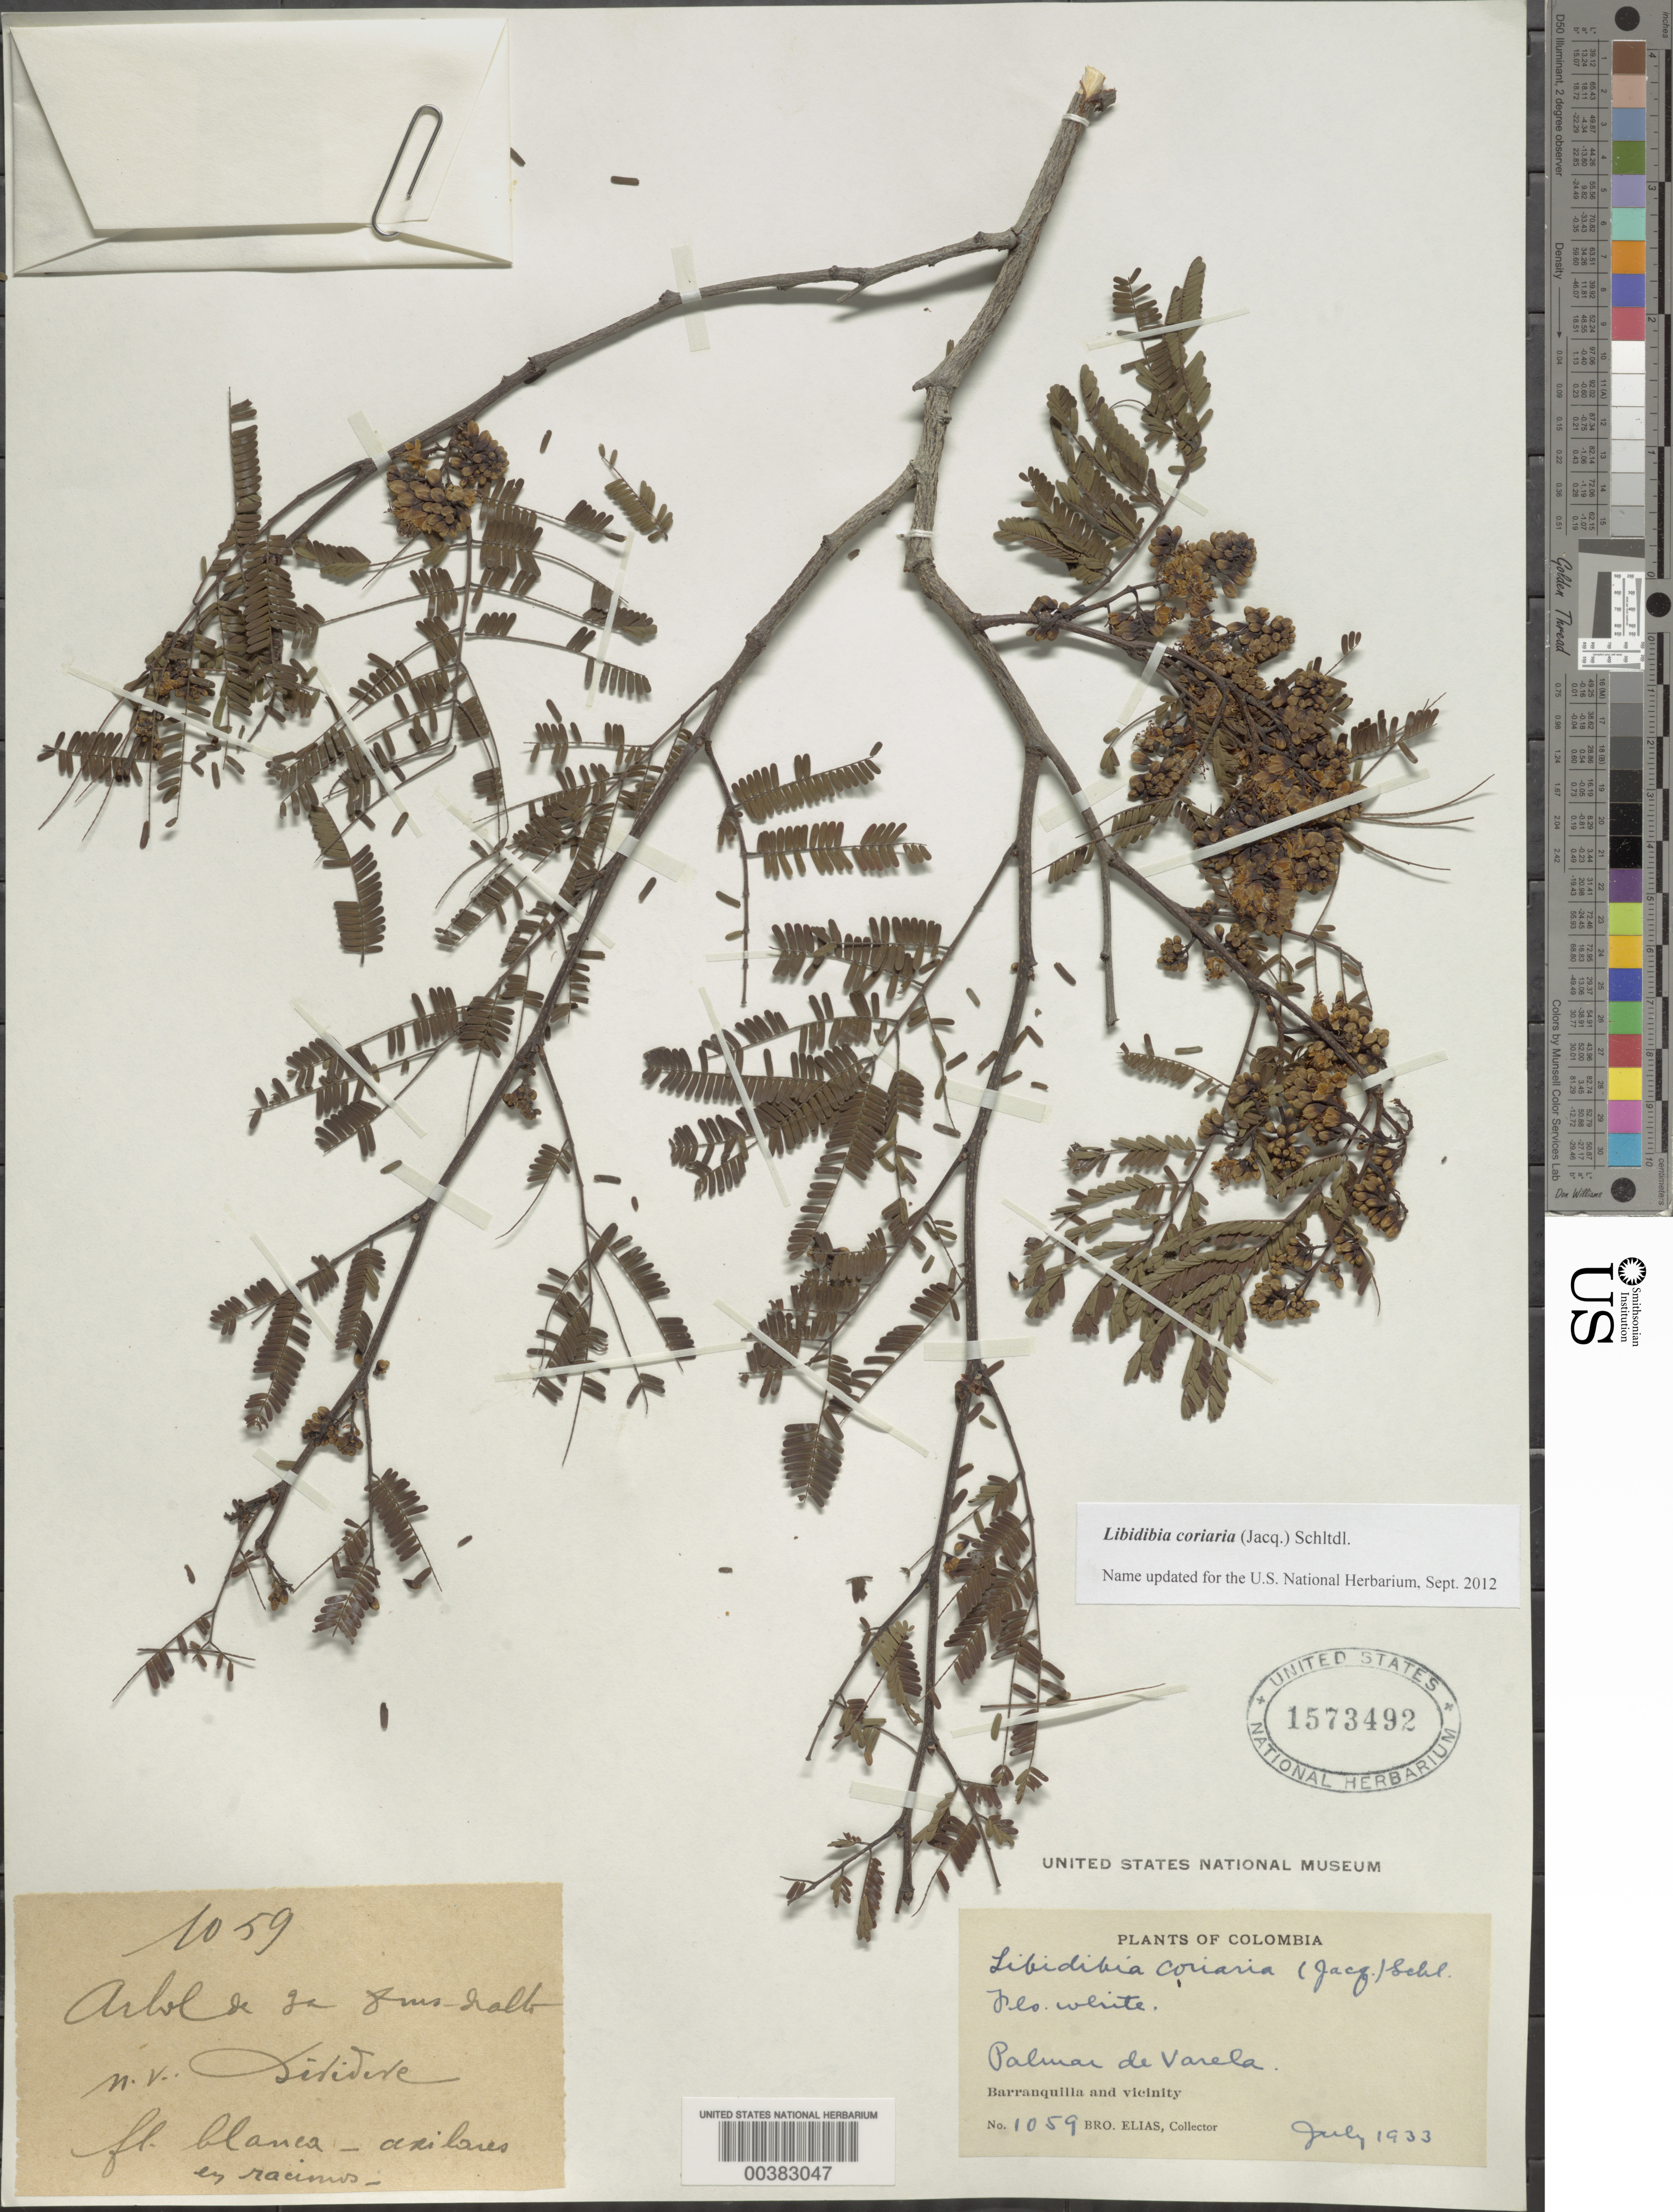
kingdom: Plantae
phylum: Tracheophyta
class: Magnoliopsida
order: Fabales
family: Fabaceae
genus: Libidibia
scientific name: Libidibia coriaria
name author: (Jacq.) Schltdl.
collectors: Bro. Elias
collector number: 1059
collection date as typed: Jul 1933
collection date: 1933-07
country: Colombia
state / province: Atlántico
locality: Palmar de Varela; Barranquilla and vicinity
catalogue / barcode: US 1573492